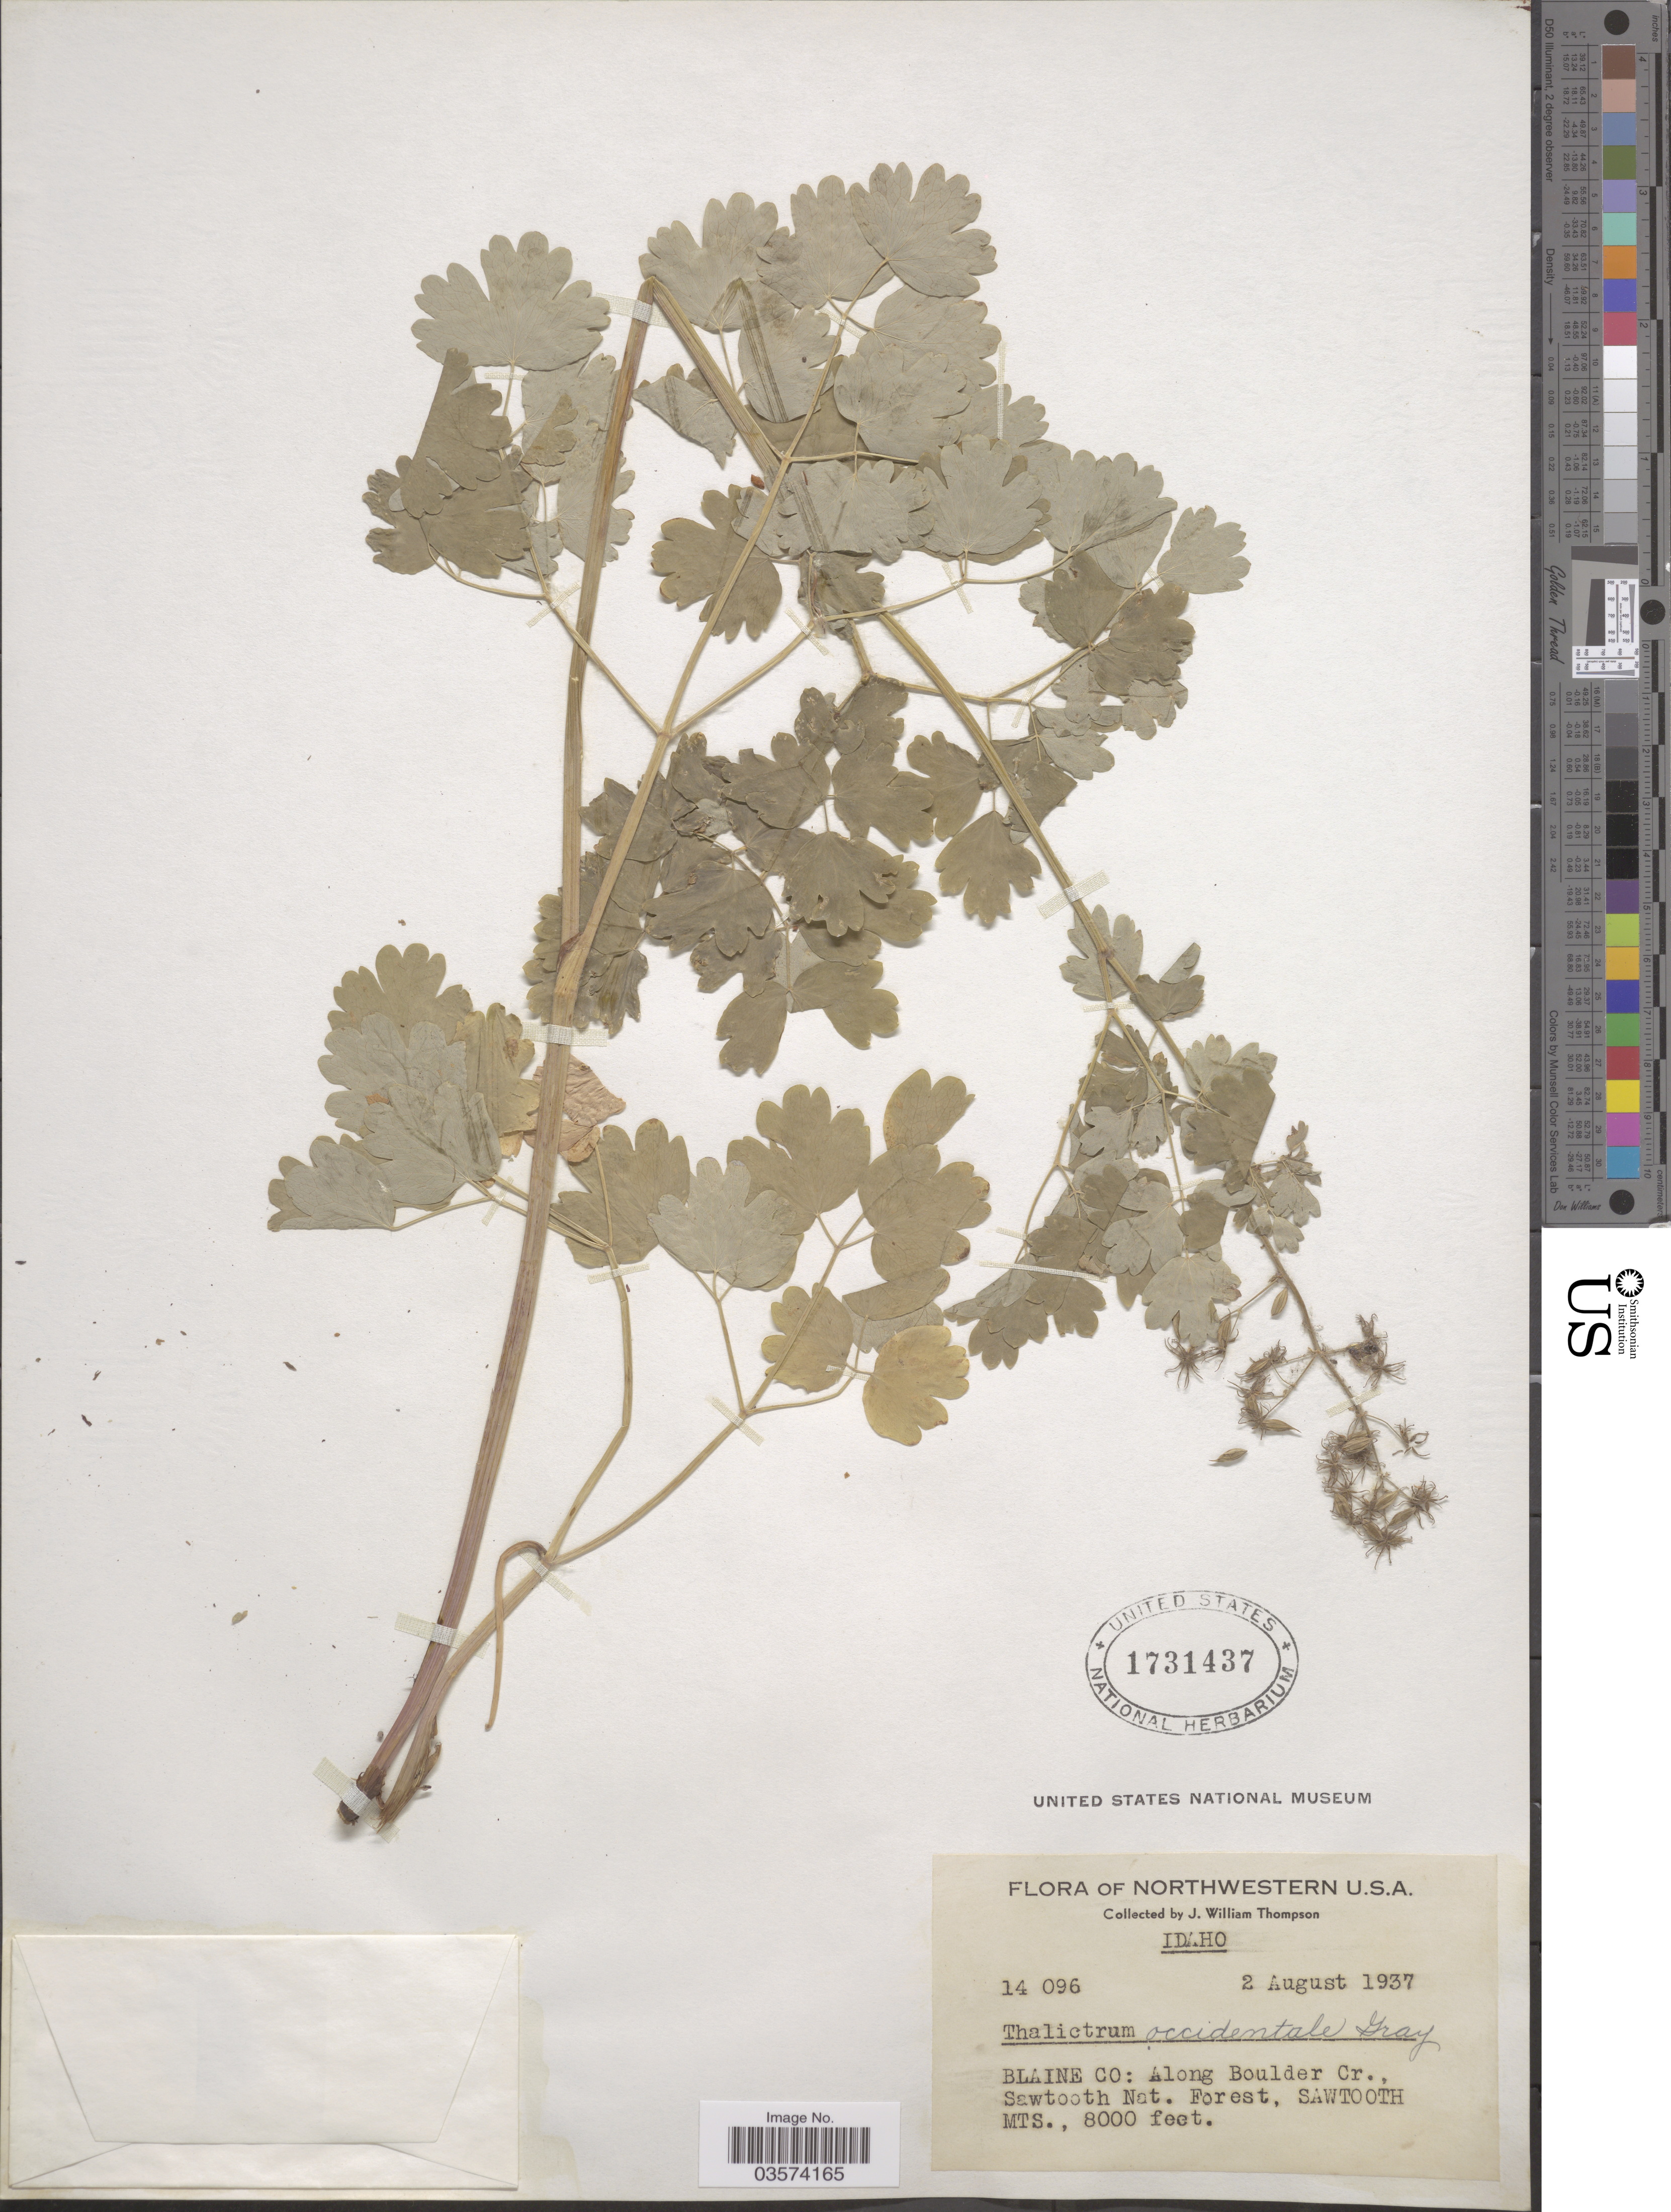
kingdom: Plantae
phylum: Tracheophyta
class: Magnoliopsida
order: Ranunculales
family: Ranunculaceae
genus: Thalictrum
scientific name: Thalictrum occidentale var. palousense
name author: H. St. John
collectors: J. W. Thompson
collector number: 14096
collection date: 1937-08-02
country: United States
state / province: Idaho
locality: Blaine Co: Along Boulder Cr., Sawtooth Nat. Forest, Sawtooth Mts.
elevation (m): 2438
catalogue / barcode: US 1731437